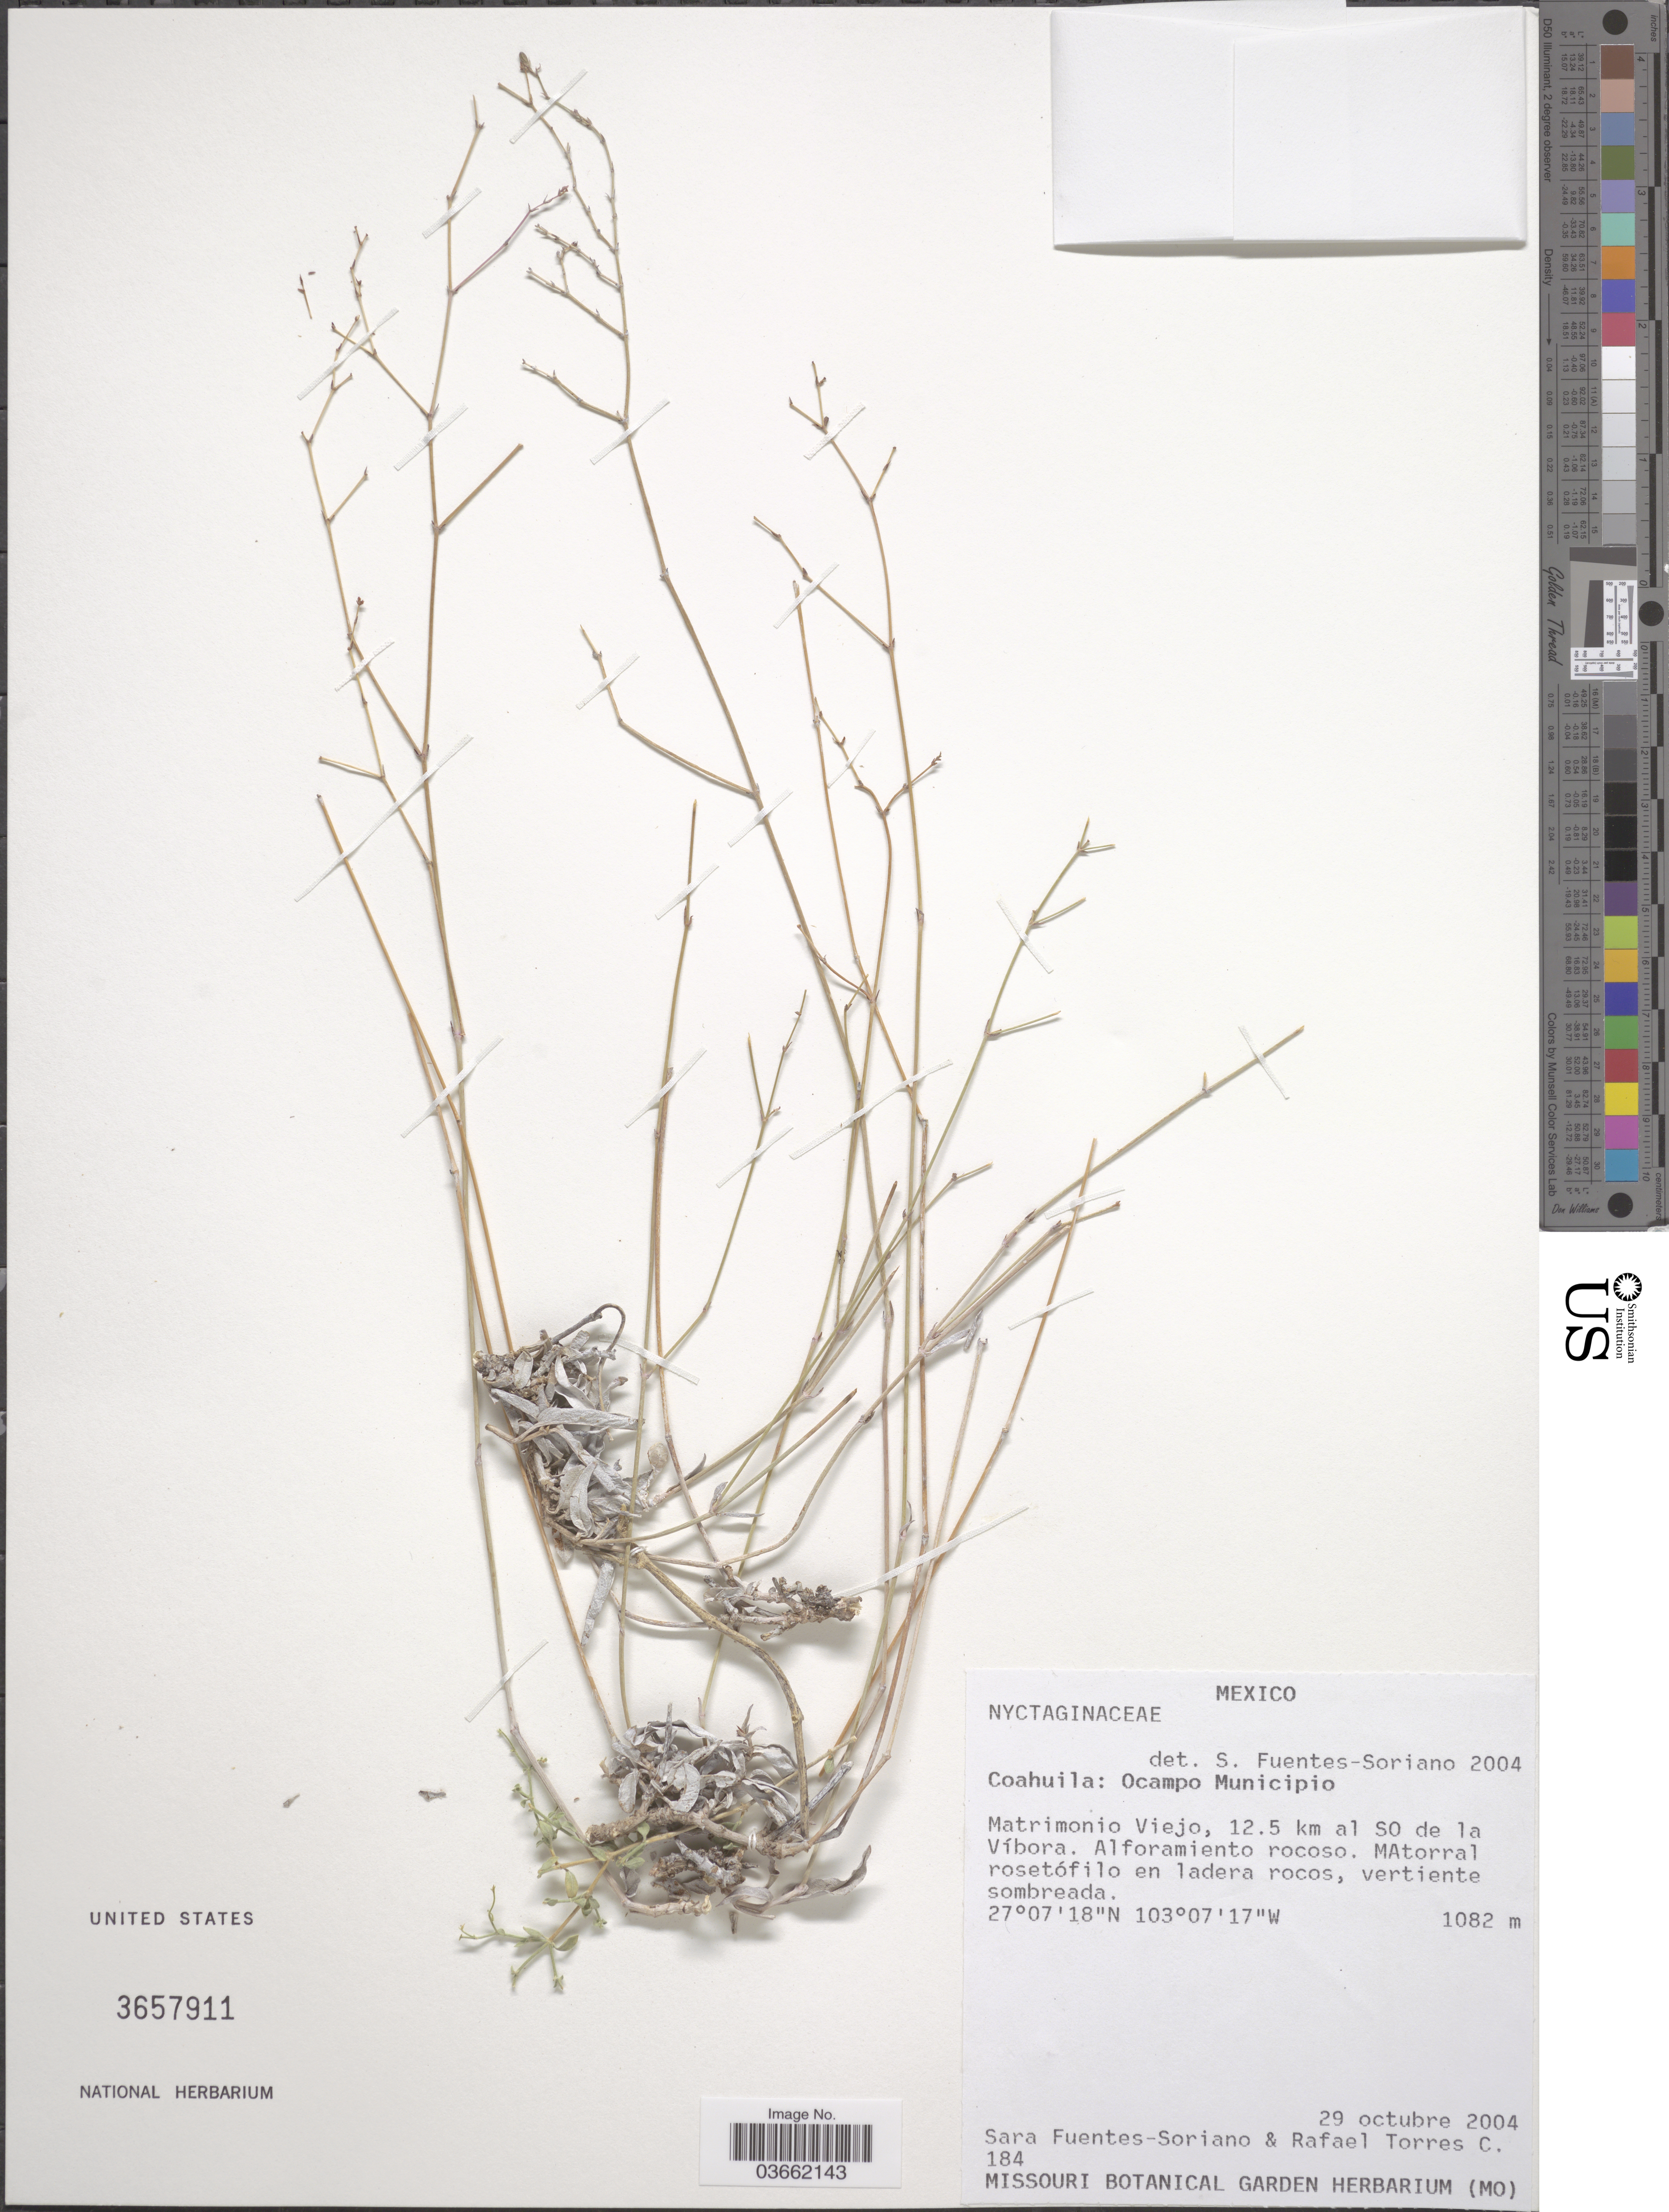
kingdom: Plantae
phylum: Tracheophyta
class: Magnoliopsida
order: Caryophyllales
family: Nyctaginaceae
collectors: S. Fuentes-Soriano & R. Torres C.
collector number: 184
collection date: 2004-10-29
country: Mexico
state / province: Coahuila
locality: Ocampo Municipio. Matrimonio Viejo, 12.5 km al SO de la Víbora. Alforamiento rocoso.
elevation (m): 1082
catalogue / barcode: US 3657911